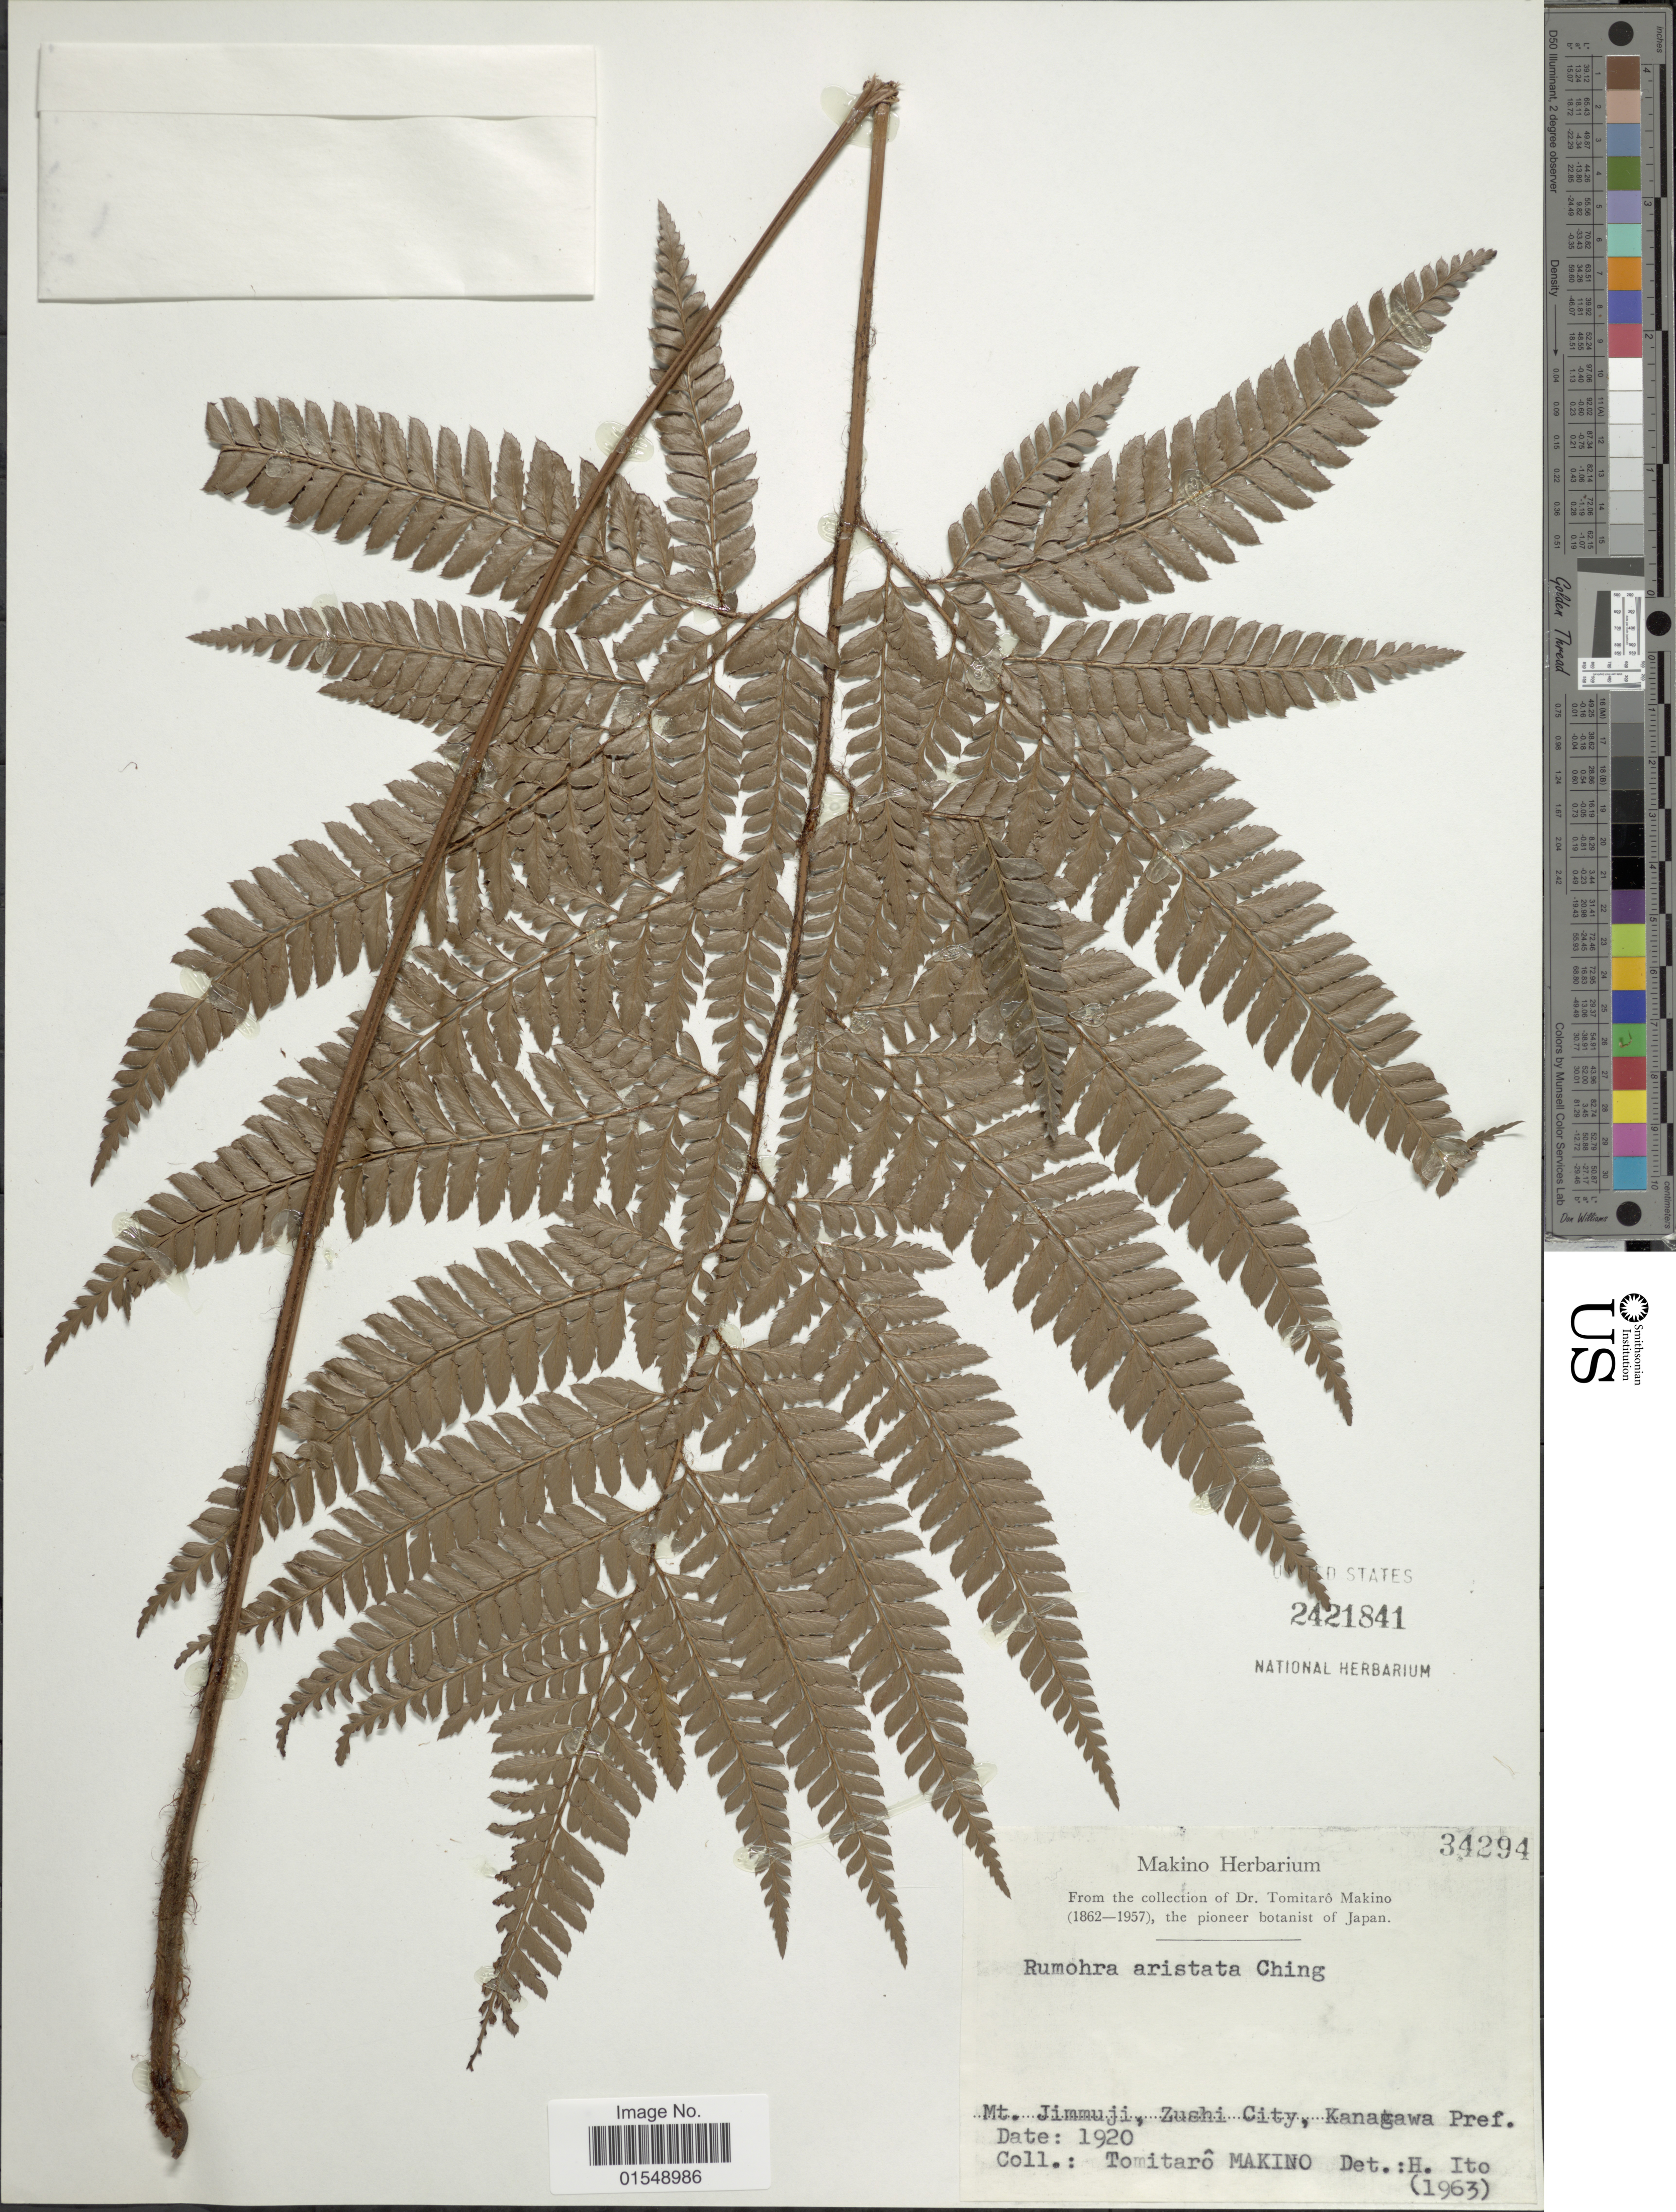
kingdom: Plantae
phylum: Tracheophyta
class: Polypodiopsida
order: Polypodiales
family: Dryopteridaceae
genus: Arachniodes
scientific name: Arachniodes aristata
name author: (G. Forst.) Tindale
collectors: T. Makino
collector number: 34294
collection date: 1920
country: Japan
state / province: Kanagawa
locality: Mt. Jimmuji, Zushi City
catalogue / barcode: US 2421841